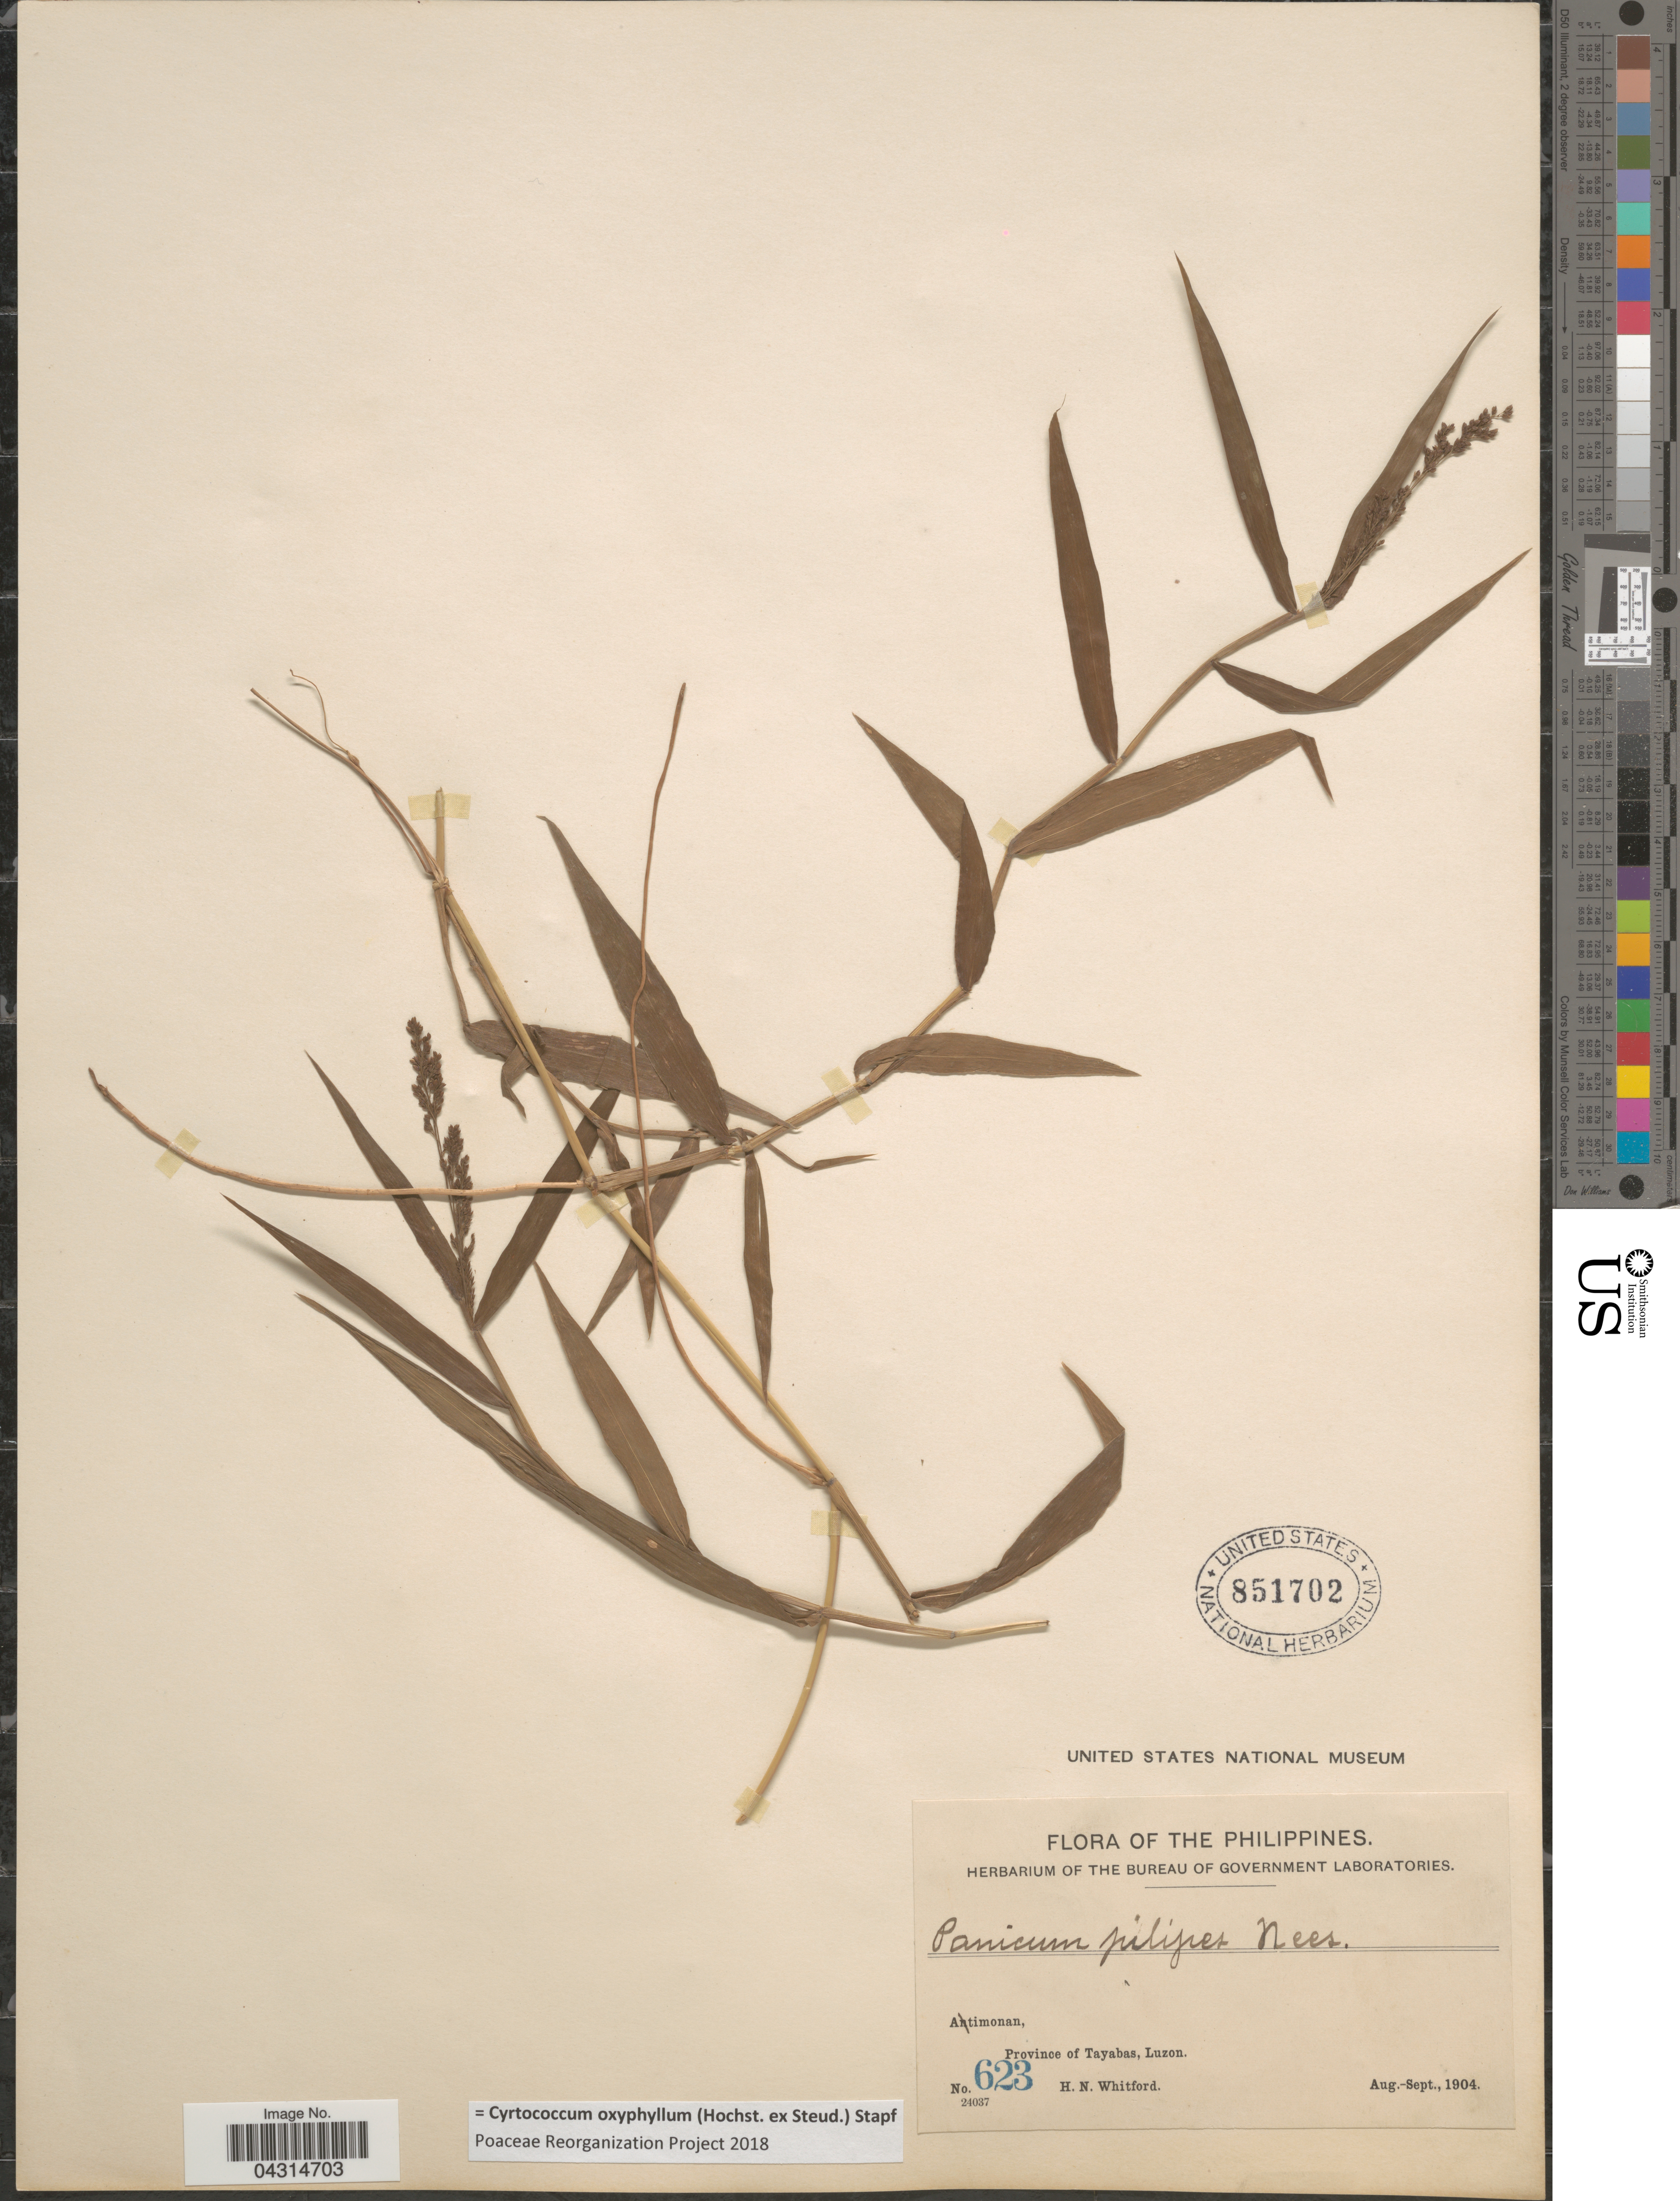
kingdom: Plantae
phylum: Tracheophyta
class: Liliopsida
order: Poales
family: Poaceae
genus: Cyrtococcum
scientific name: Cyrtococcum oxyphyllum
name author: (Steud.) Stapf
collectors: H. N. Whitford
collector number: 623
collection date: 1904-08/1904-09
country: Philippines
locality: Antimonan, Province of Tayabas, Luzon.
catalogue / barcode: US 851702